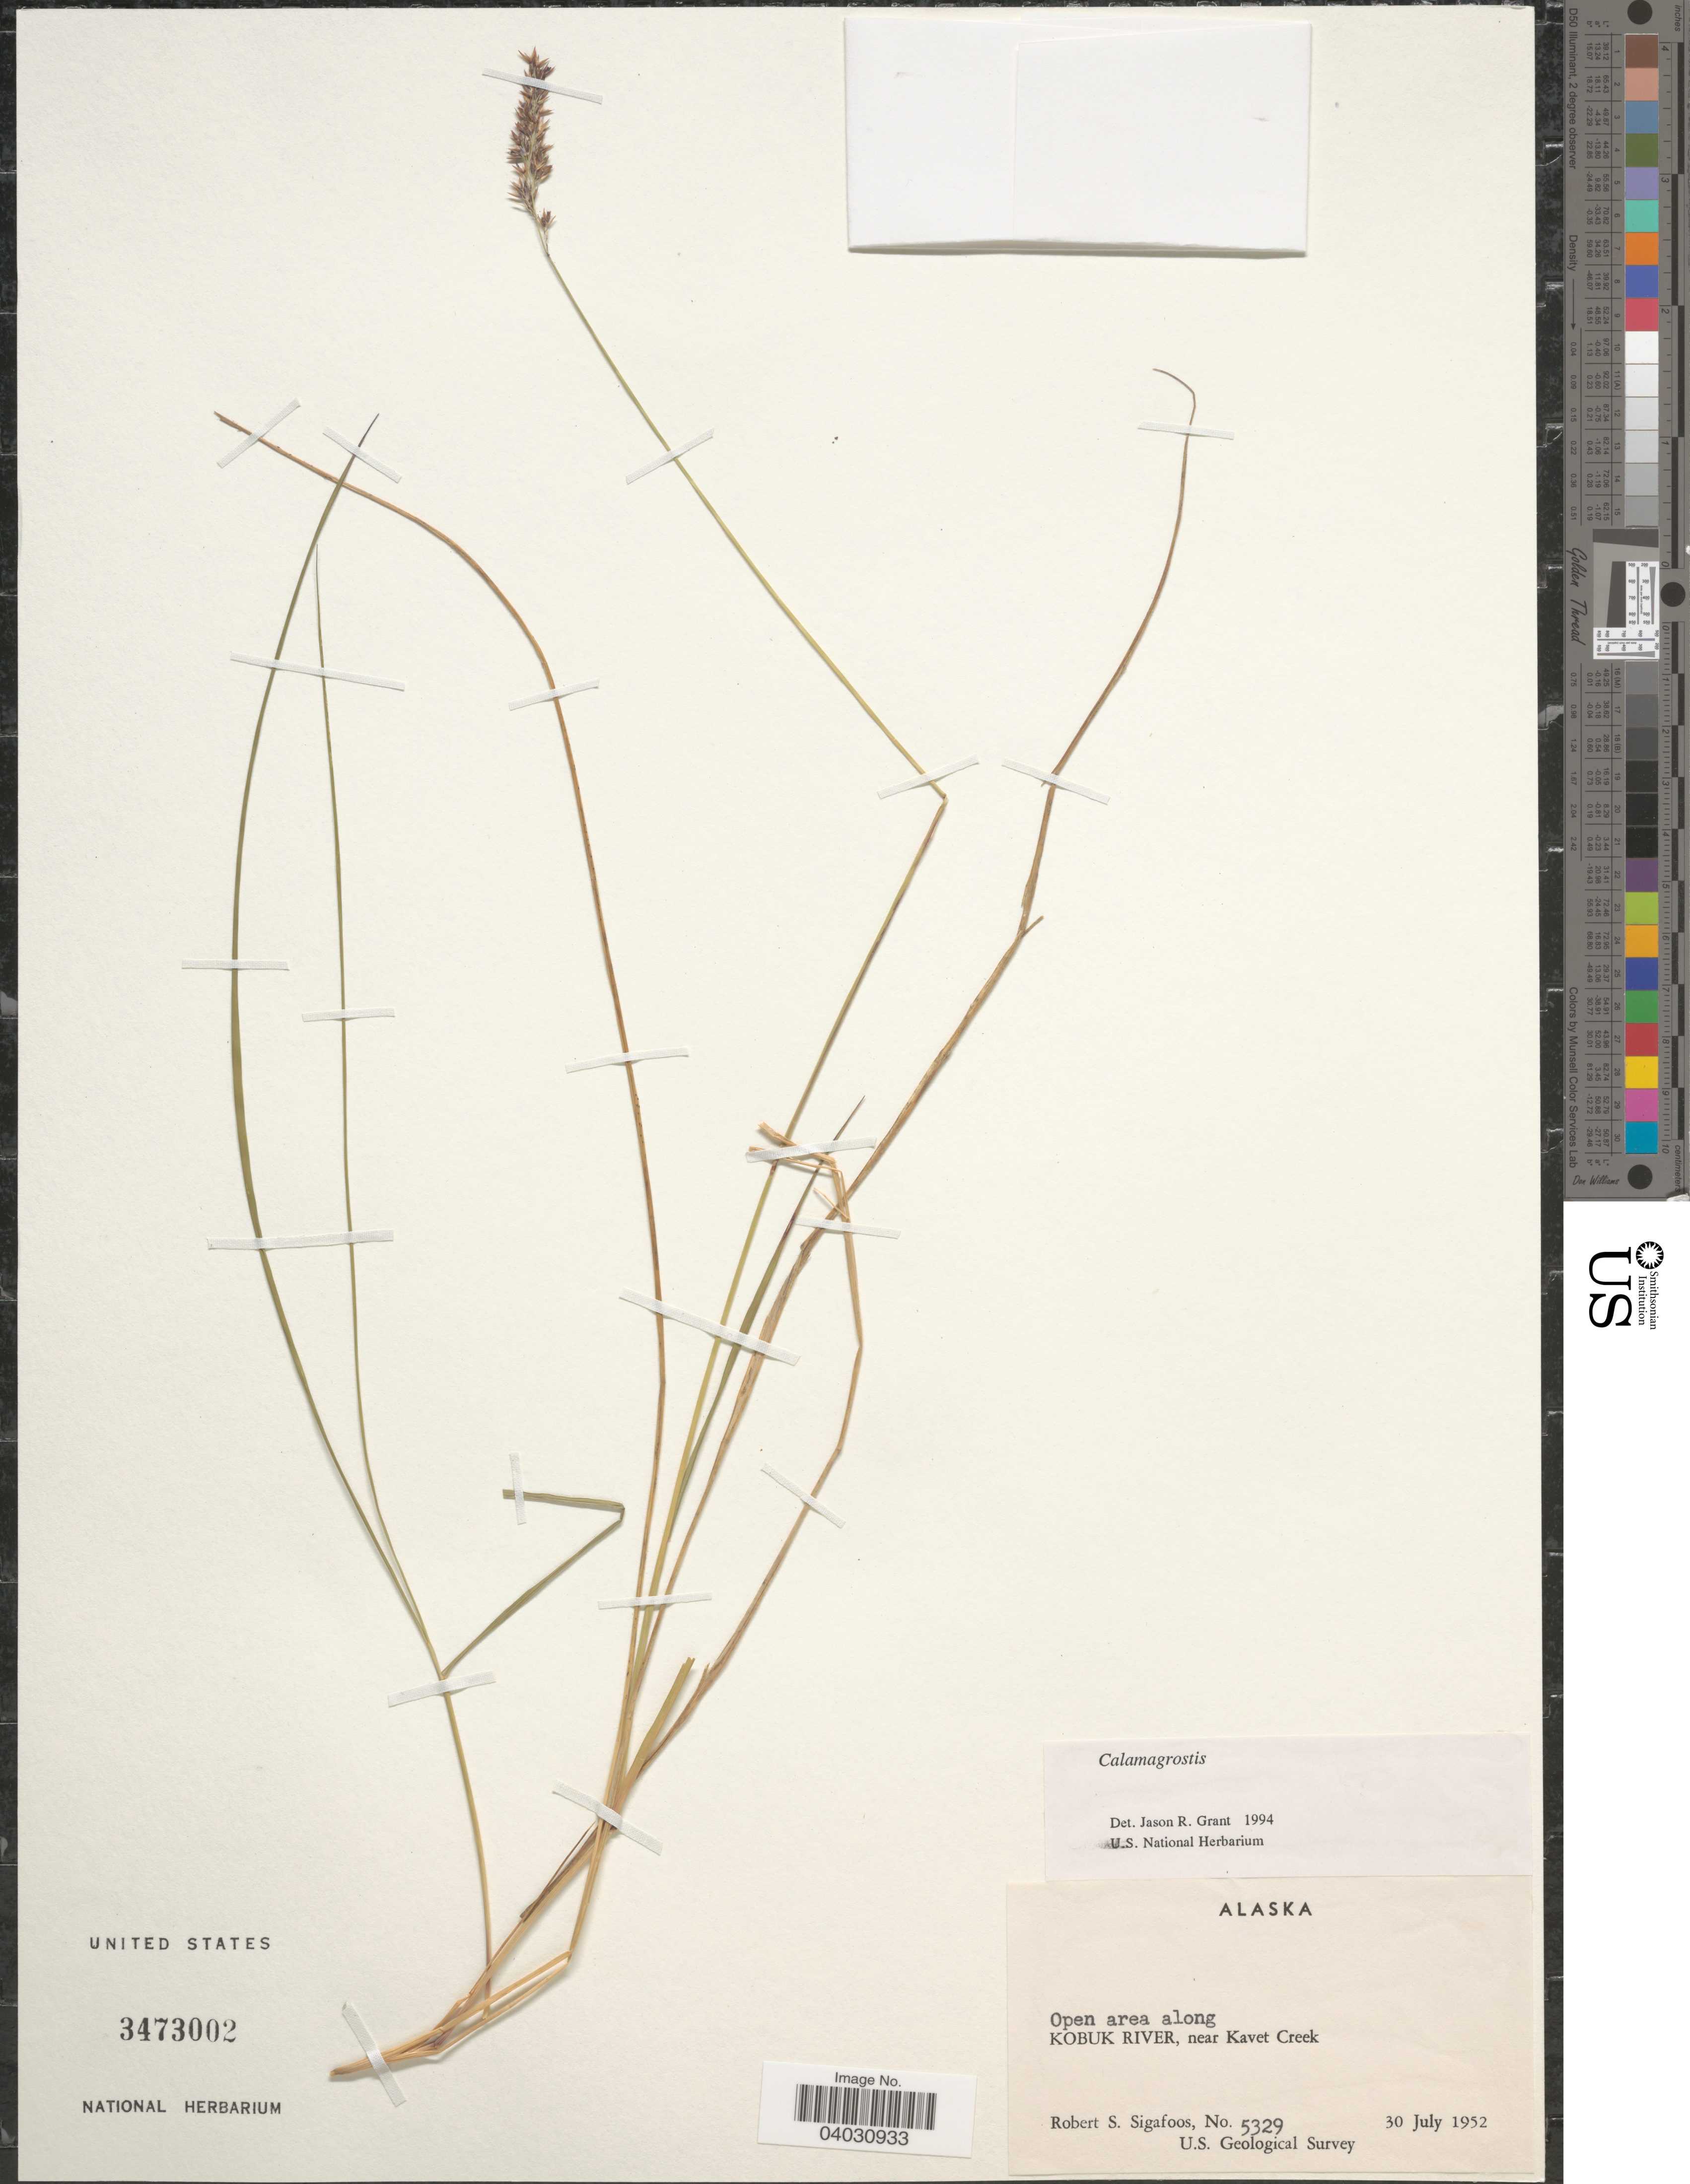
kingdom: Plantae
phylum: Tracheophyta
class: Liliopsida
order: Poales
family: Poaceae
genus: Calamagrostis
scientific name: Calamagrostis sp.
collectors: R. Sigafoos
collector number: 5329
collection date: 1952-07-30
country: United States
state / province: Alaska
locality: Open area along Kobuk River, near Kavet Creek.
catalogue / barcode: US 3473002